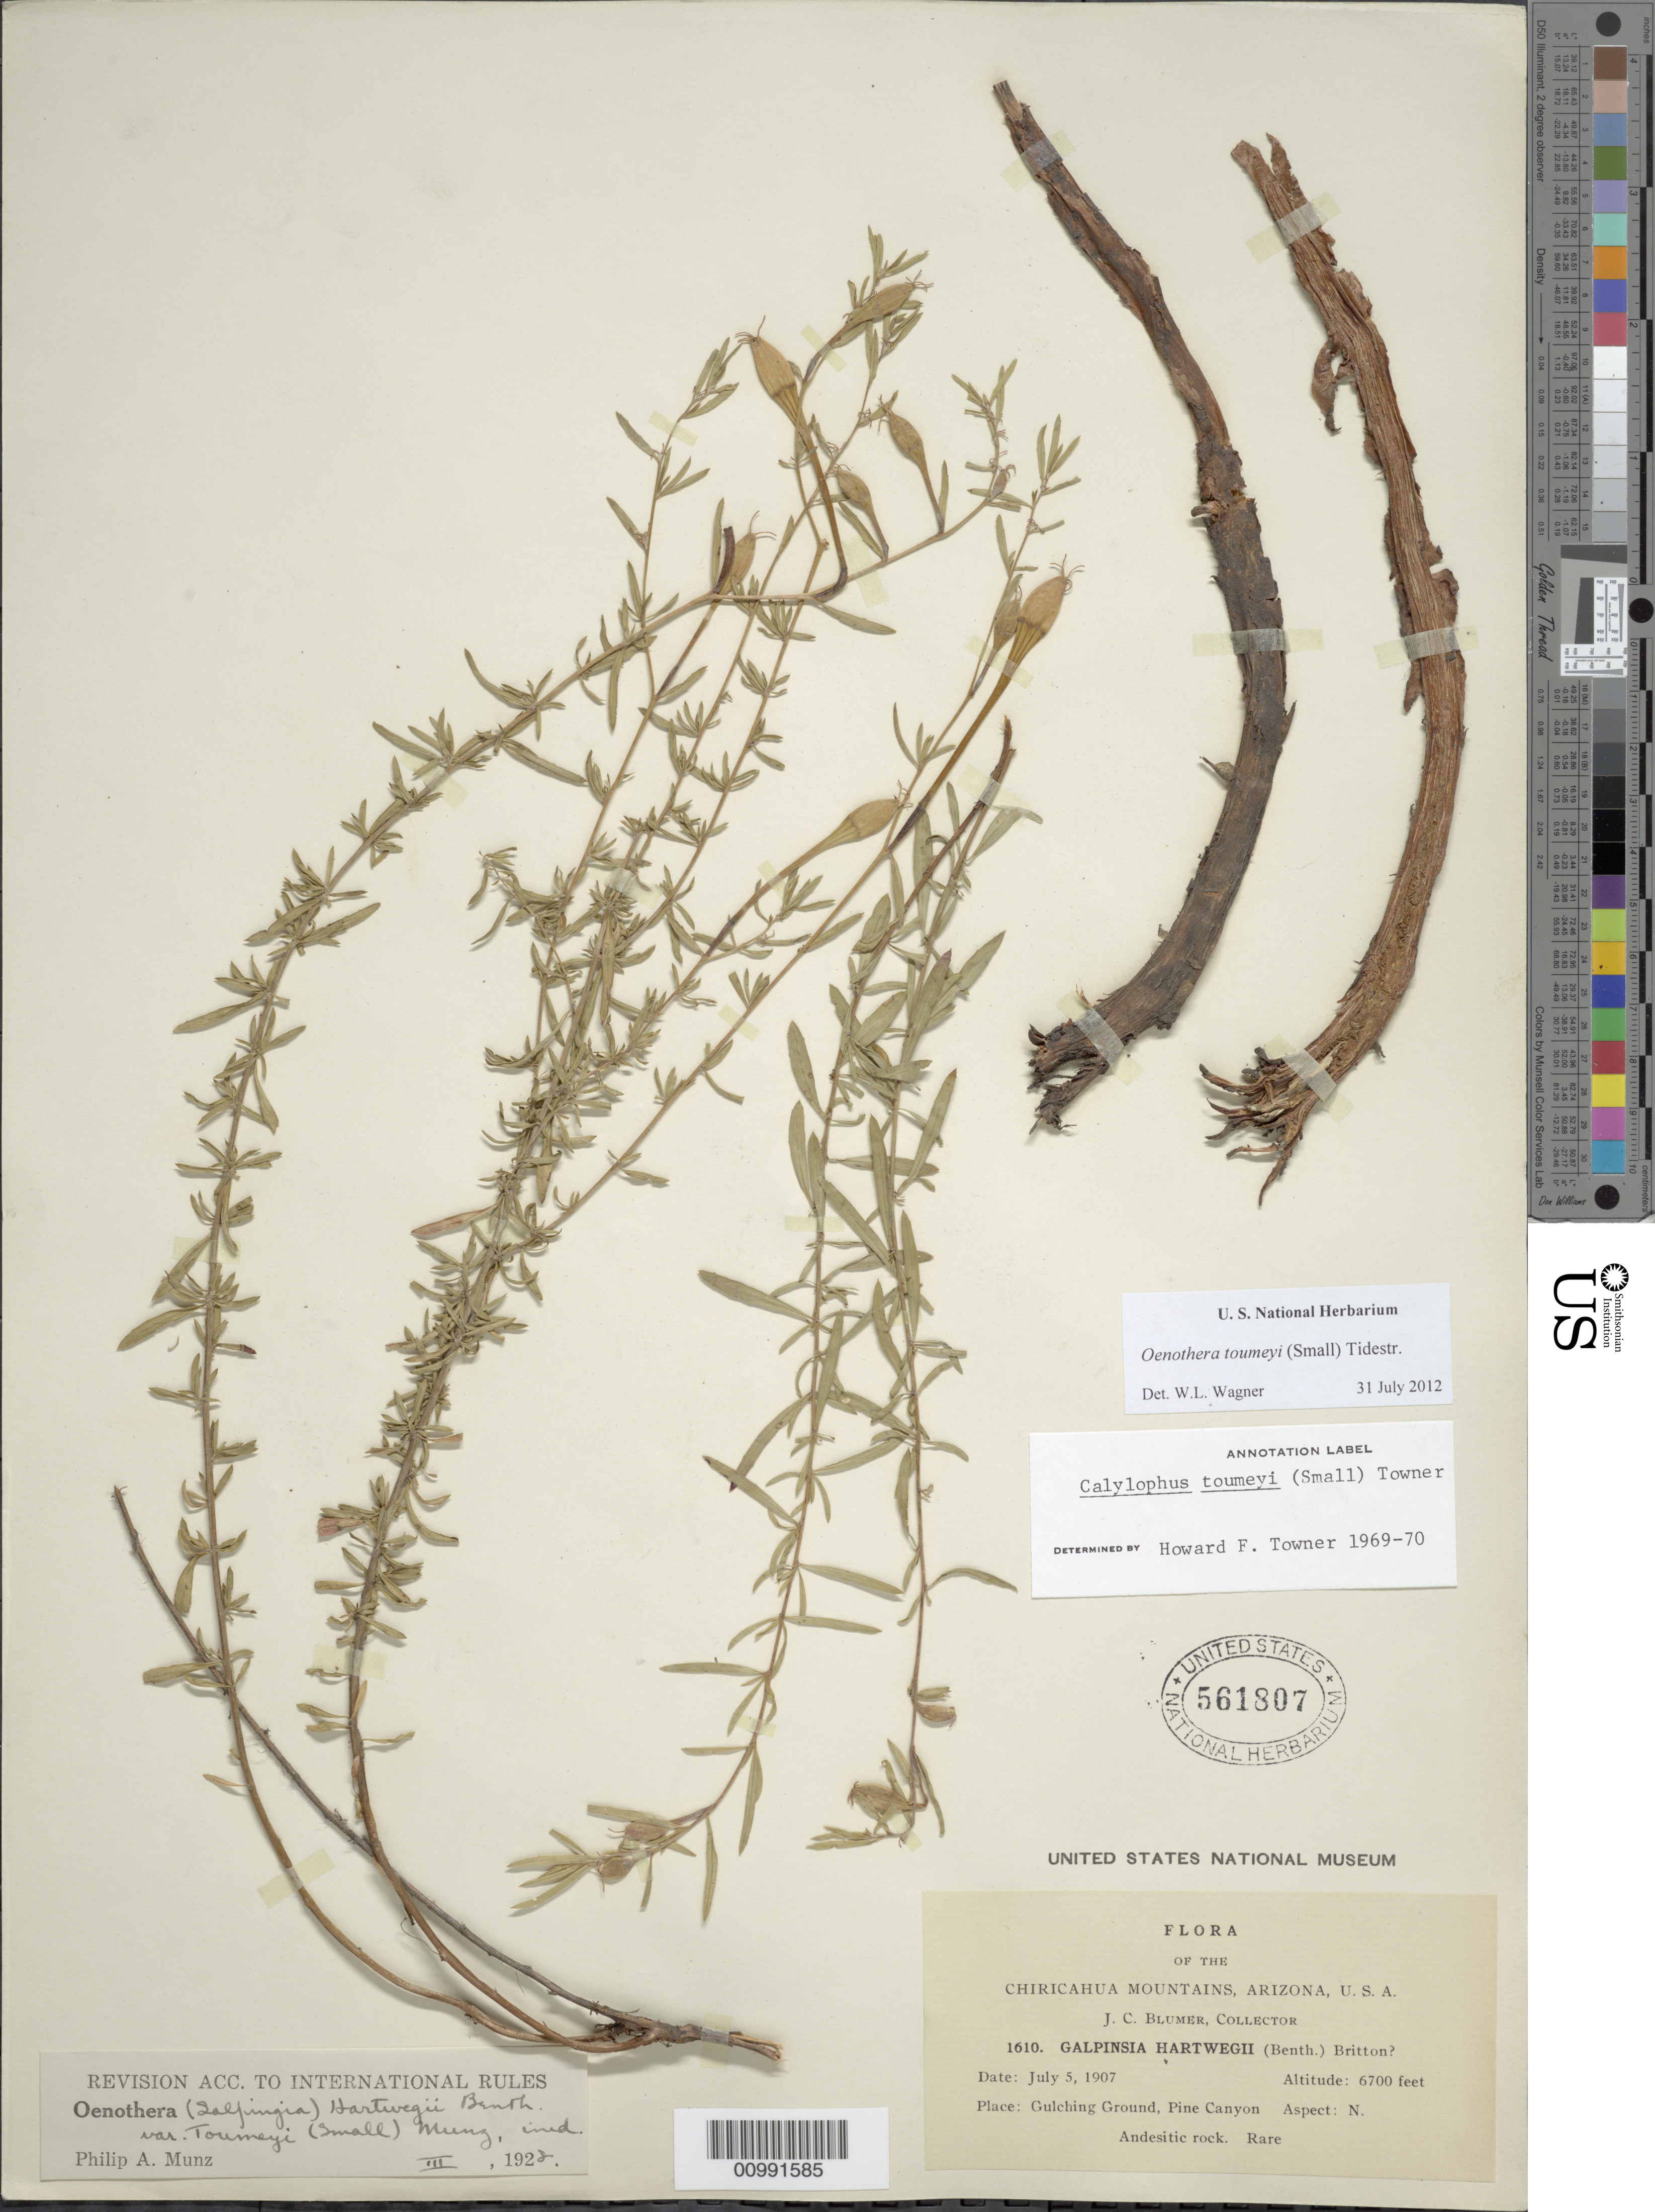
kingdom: Plantae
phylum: Tracheophyta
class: Magnoliopsida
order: Myrtales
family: Onagraceae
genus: Oenothera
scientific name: Oenothera toumeyi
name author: (Small) Tidestr.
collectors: J. C. Blumer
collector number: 1610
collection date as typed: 05 Jul 1907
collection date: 1907-07-05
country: United States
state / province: Arizona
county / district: Gila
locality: Gulching Croung, Pine Canyon, Chiricahua Mountains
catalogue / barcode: US 561807